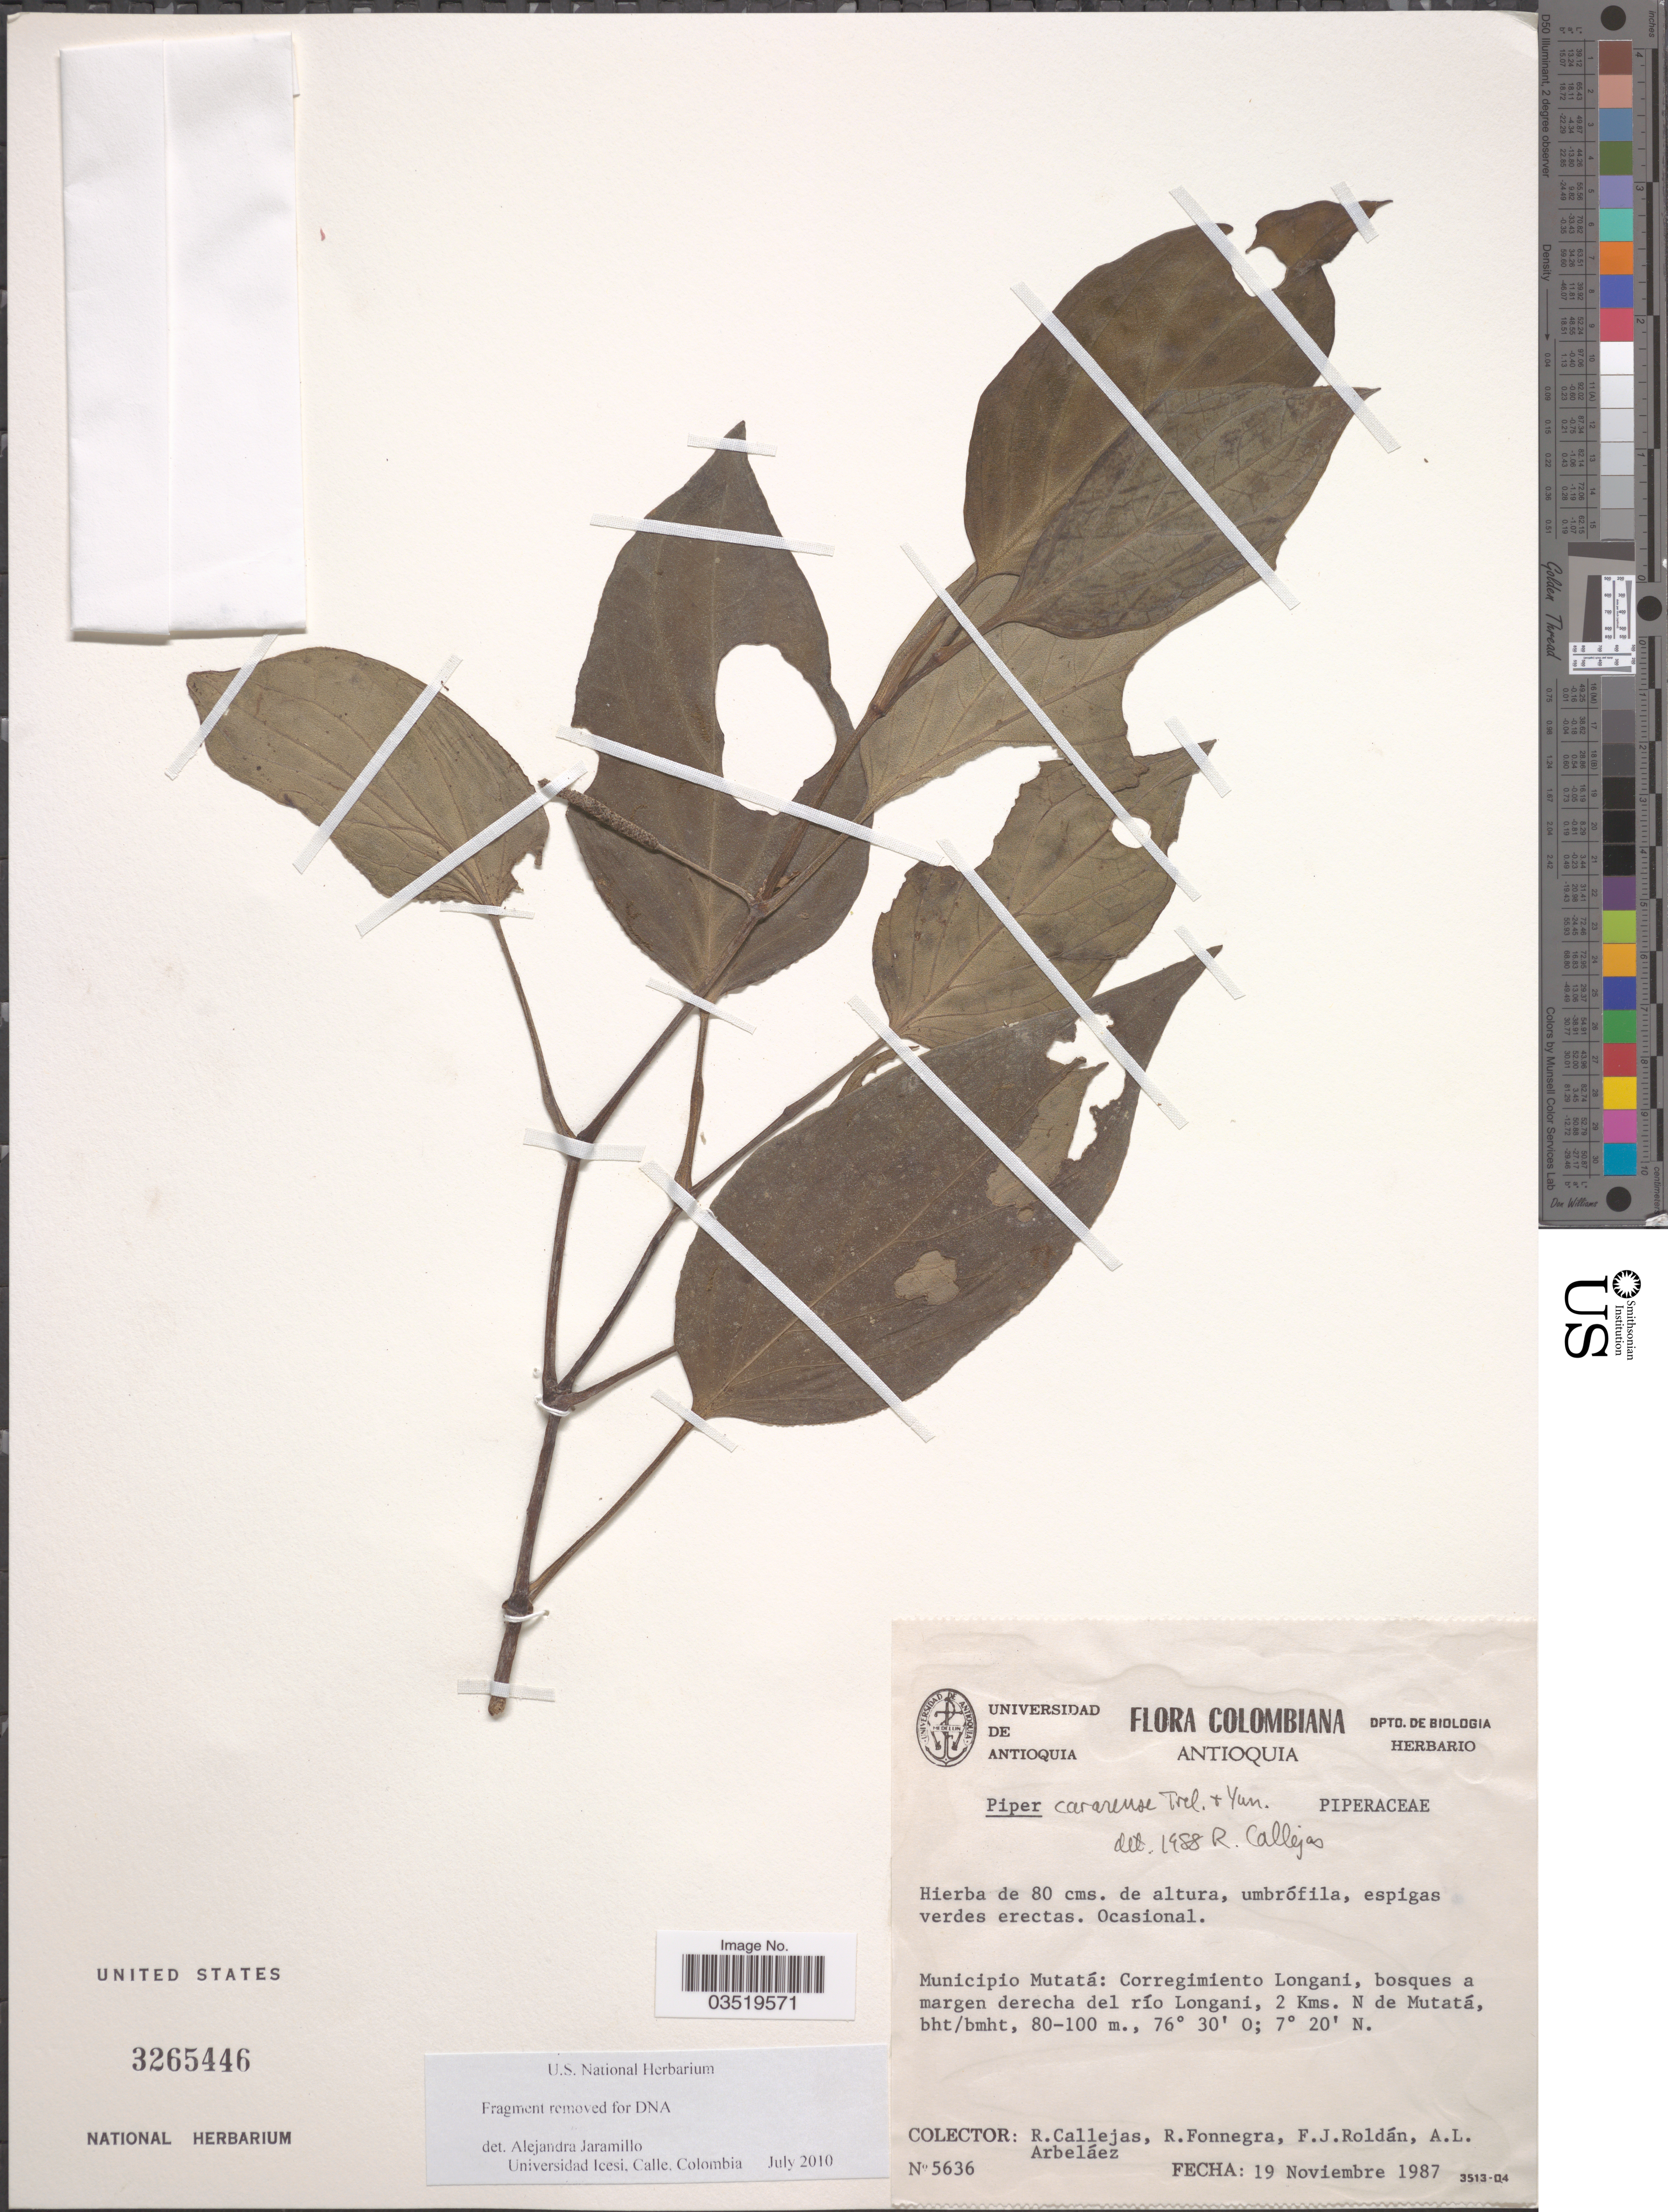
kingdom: Plantae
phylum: Tracheophyta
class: Magnoliopsida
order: Piperales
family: Piperaceae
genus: Piper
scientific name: Piper cararense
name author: Trel. & Yunck.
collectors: R. Callejas, R. Fonnegra G., F. J. Roldán & A. Arbeláez Alvarez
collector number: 5636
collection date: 1987-11-19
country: Colombia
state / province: Antioquia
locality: Municipio Mutatá: Corregimiento Longani, bosques a margen derecha del río Longani, 2 Kms. N de Mutatá, bht/bmht.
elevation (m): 80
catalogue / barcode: US 3265446